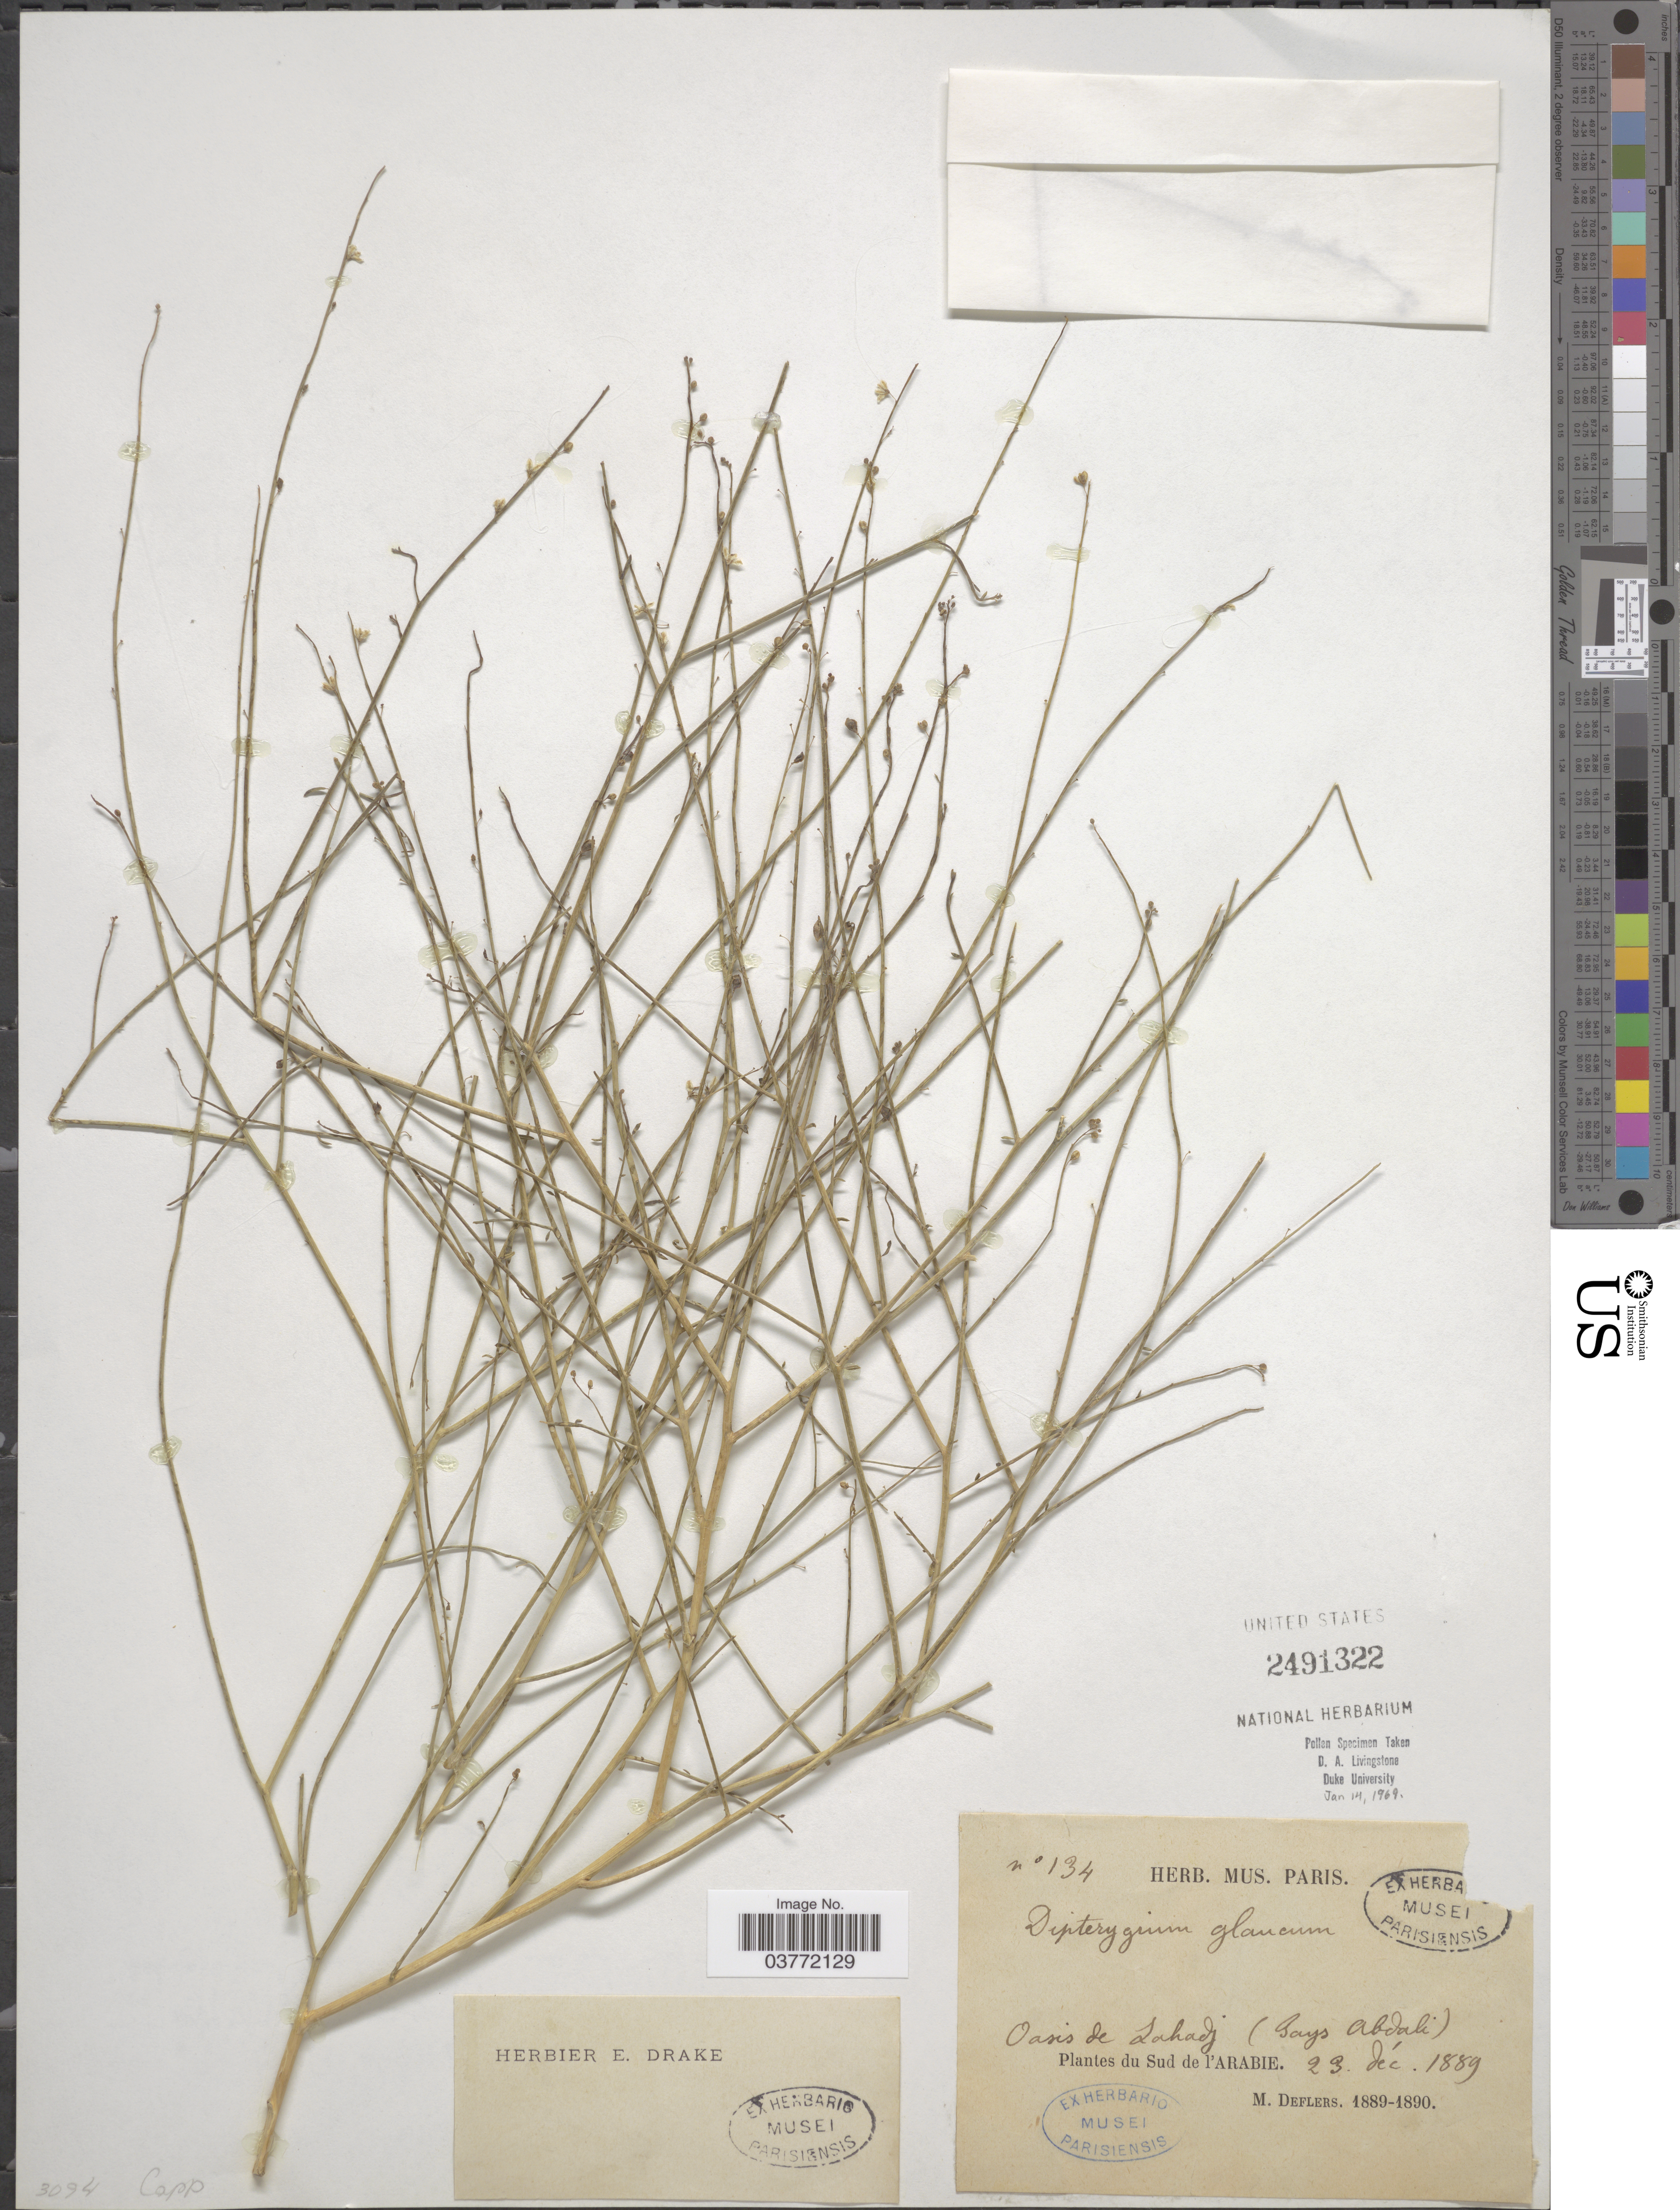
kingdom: Plantae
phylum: Tracheophyta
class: Magnoliopsida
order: Brassicales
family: Cleomaceae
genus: Dipterygium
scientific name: Dipterygium glaucum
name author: Decne.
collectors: M. Deflers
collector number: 134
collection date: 1889-12-23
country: Yemen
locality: Oasis de Lahadj (Pays Abdali). Sud de l'Arabie.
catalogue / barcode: US 2491322